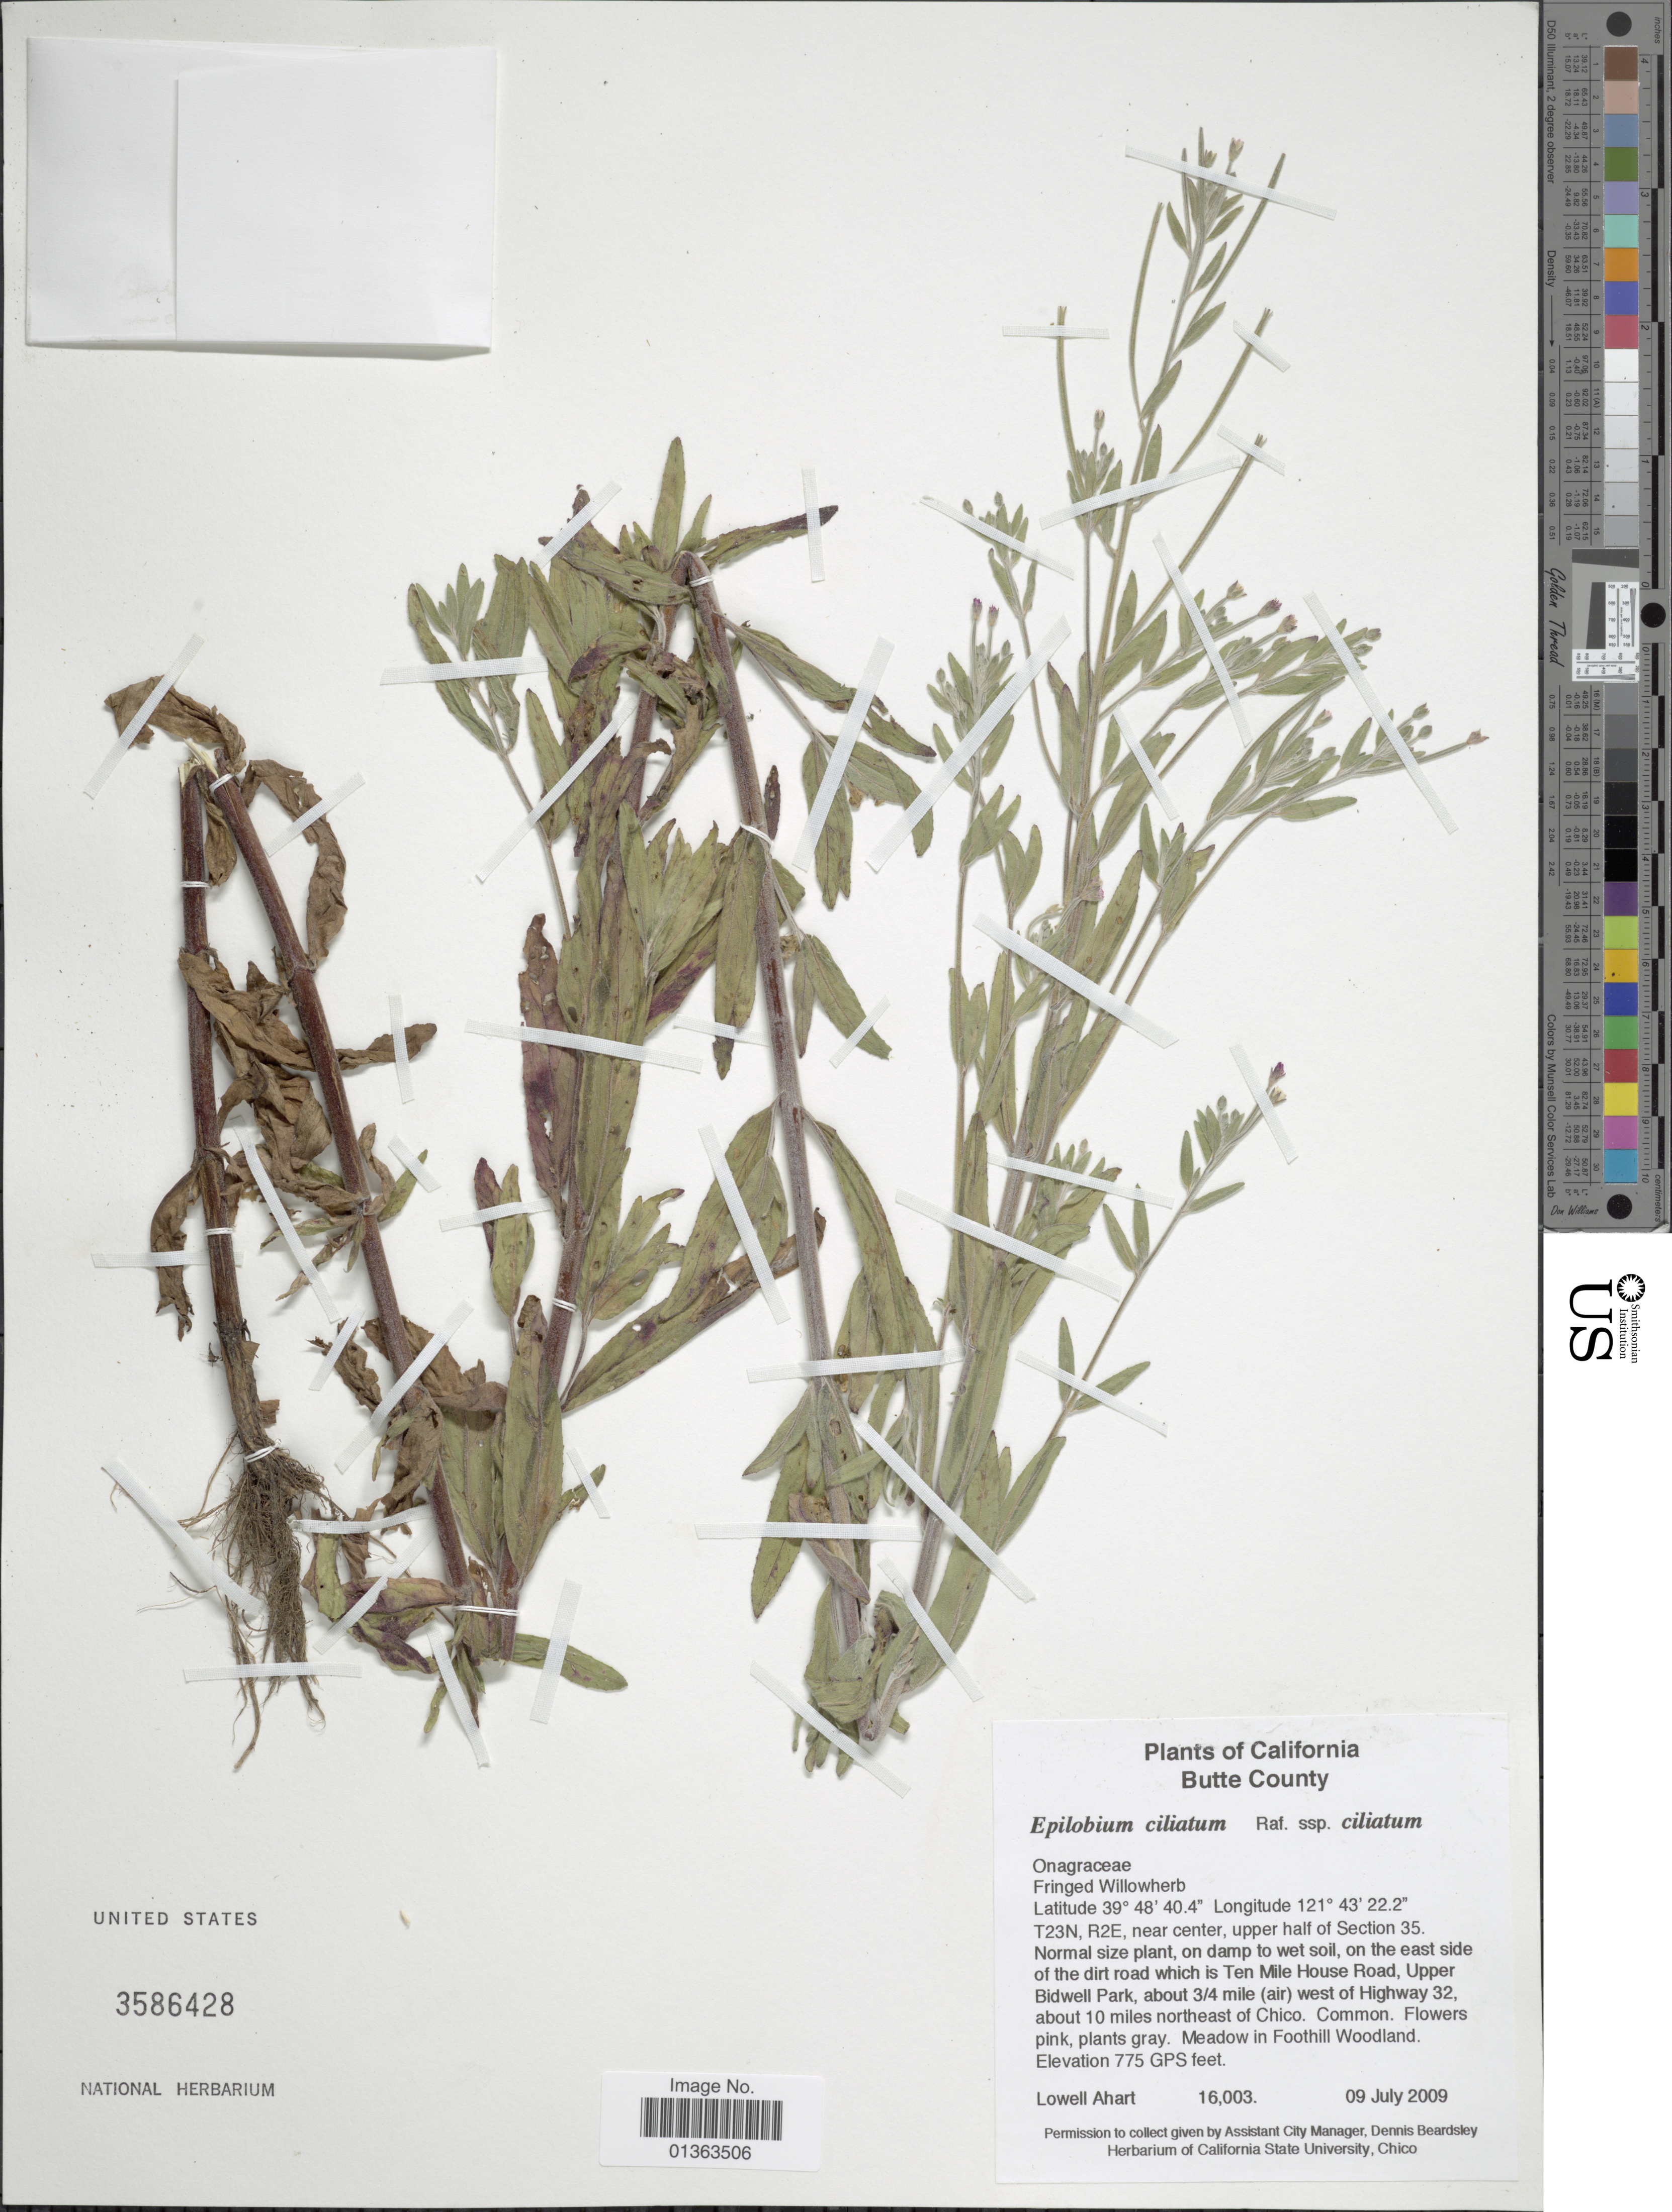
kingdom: Plantae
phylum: Tracheophyta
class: Magnoliopsida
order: Myrtales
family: Onagraceae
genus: Epilobium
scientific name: Epilobium ciliatum subsp. ciliatum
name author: Raf.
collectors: L. Ahart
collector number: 16003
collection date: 2009-07-09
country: United States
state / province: California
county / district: Butte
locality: Butte County. On the east side of the dirt road which is Ten Mile House Road, Upper Bidwell Park, about 3/4 mile (air) west of Highway 32, about 10 miles northeast of Chico.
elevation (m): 236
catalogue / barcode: US 3586428